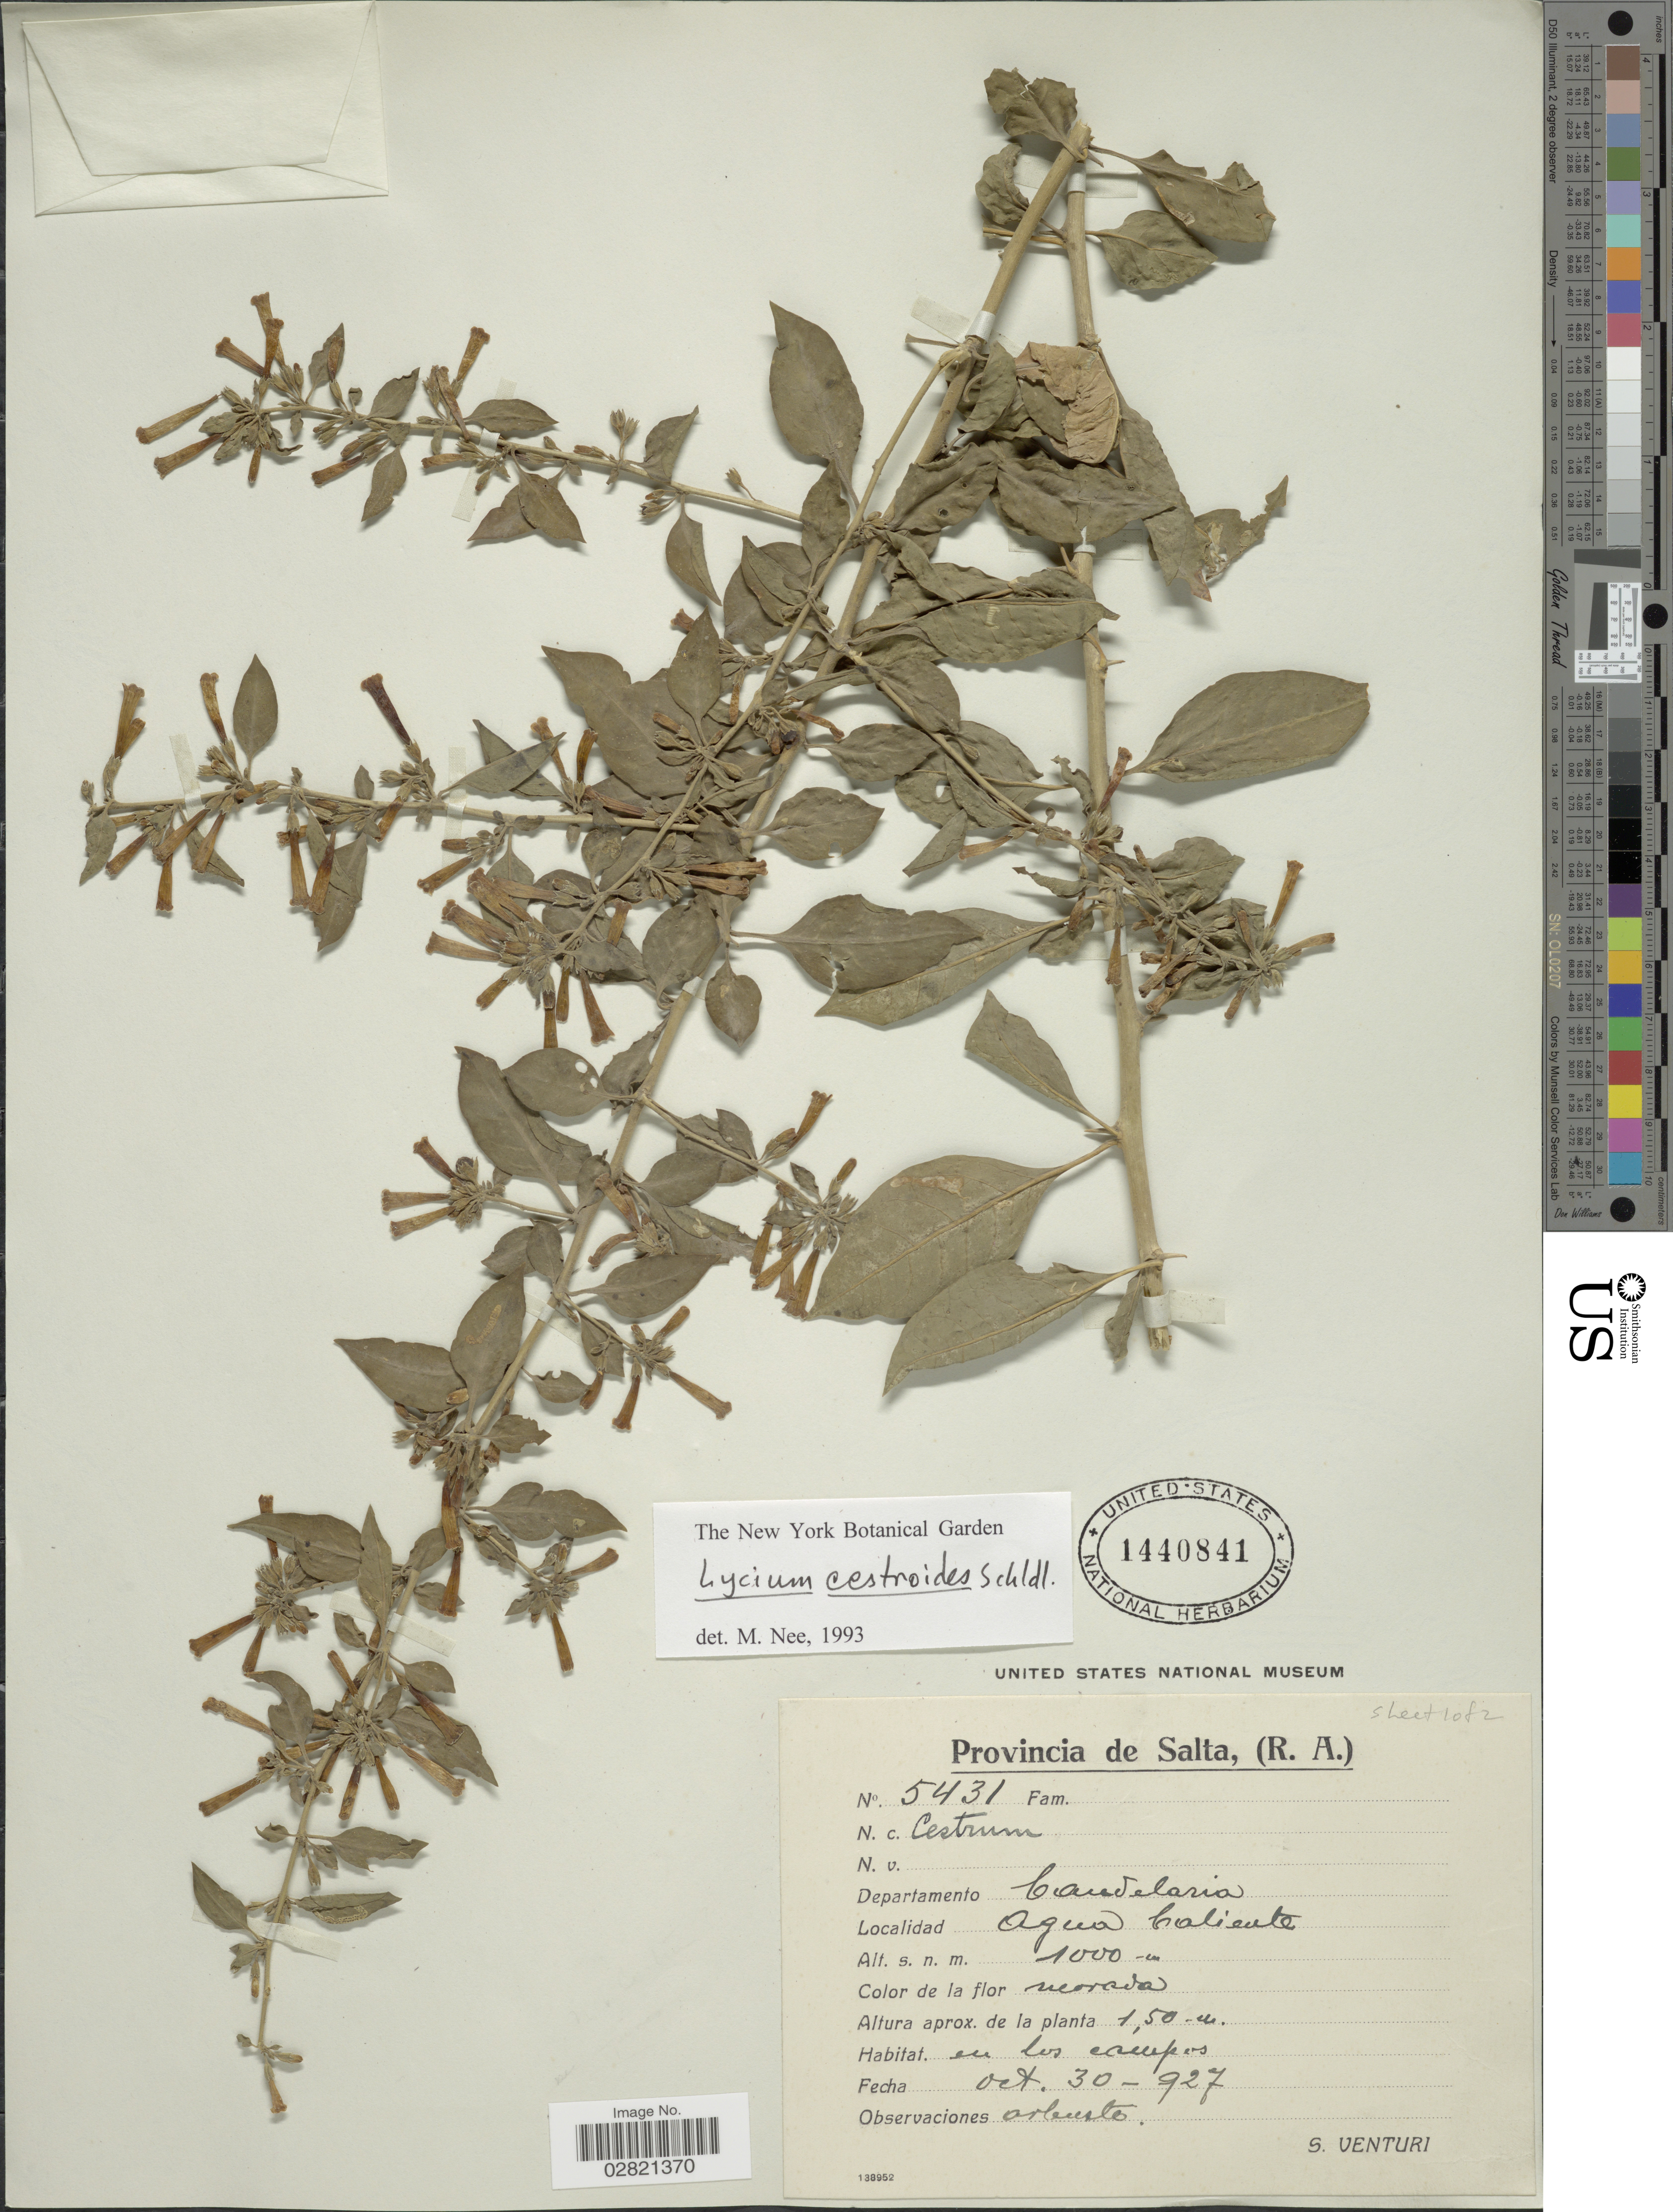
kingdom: Plantae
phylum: Tracheophyta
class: Magnoliopsida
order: Solanales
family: Solanaceae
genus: Lycium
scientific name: Lycium cestroides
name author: Schltdl.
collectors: S. Venturi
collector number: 5431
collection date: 1927-10-30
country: Argentina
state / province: Salta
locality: Departamento Candelaria, Agua Caliente.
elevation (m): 1000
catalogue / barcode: US 1440841